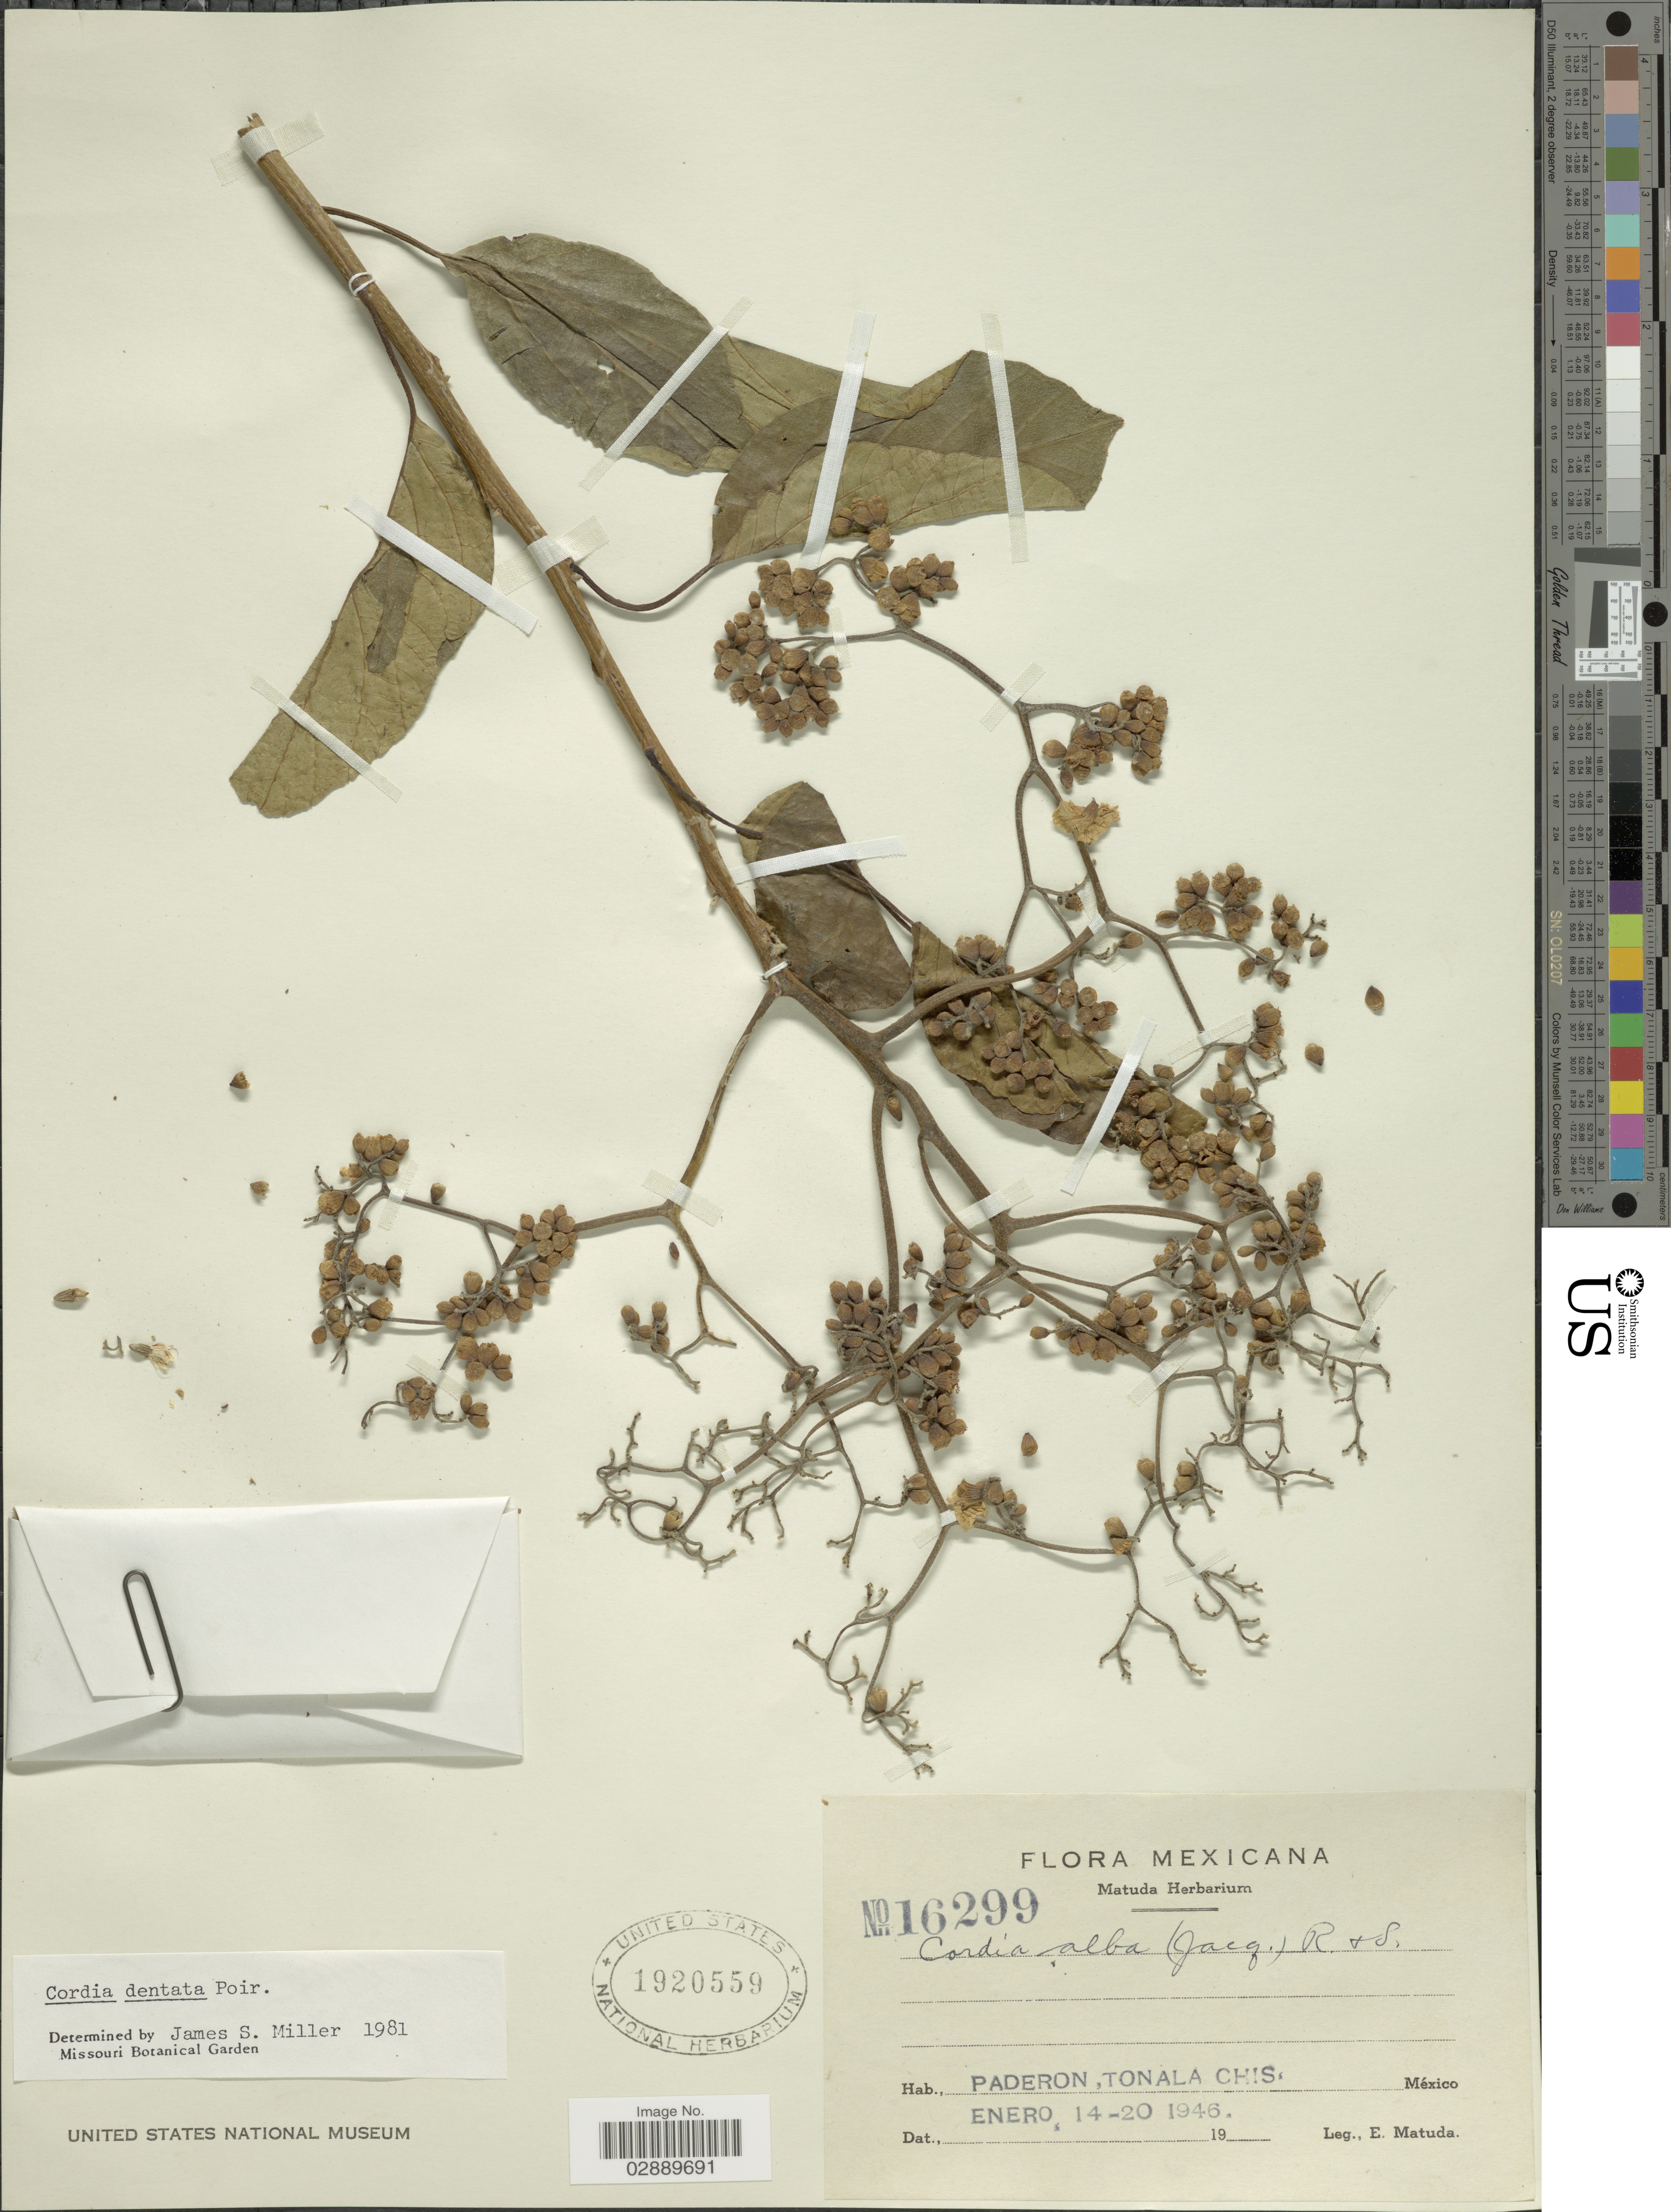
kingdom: Plantae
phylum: Tracheophyta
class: Magnoliopsida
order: Boraginales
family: Cordiaceae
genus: Cordia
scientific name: Cordia dentata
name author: Poir.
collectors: E. Matuda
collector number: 162999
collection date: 1946-01-14/1946-01-20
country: Mexico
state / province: Chiapas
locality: Paderon, Tonala Chis.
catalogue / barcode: US 1920559